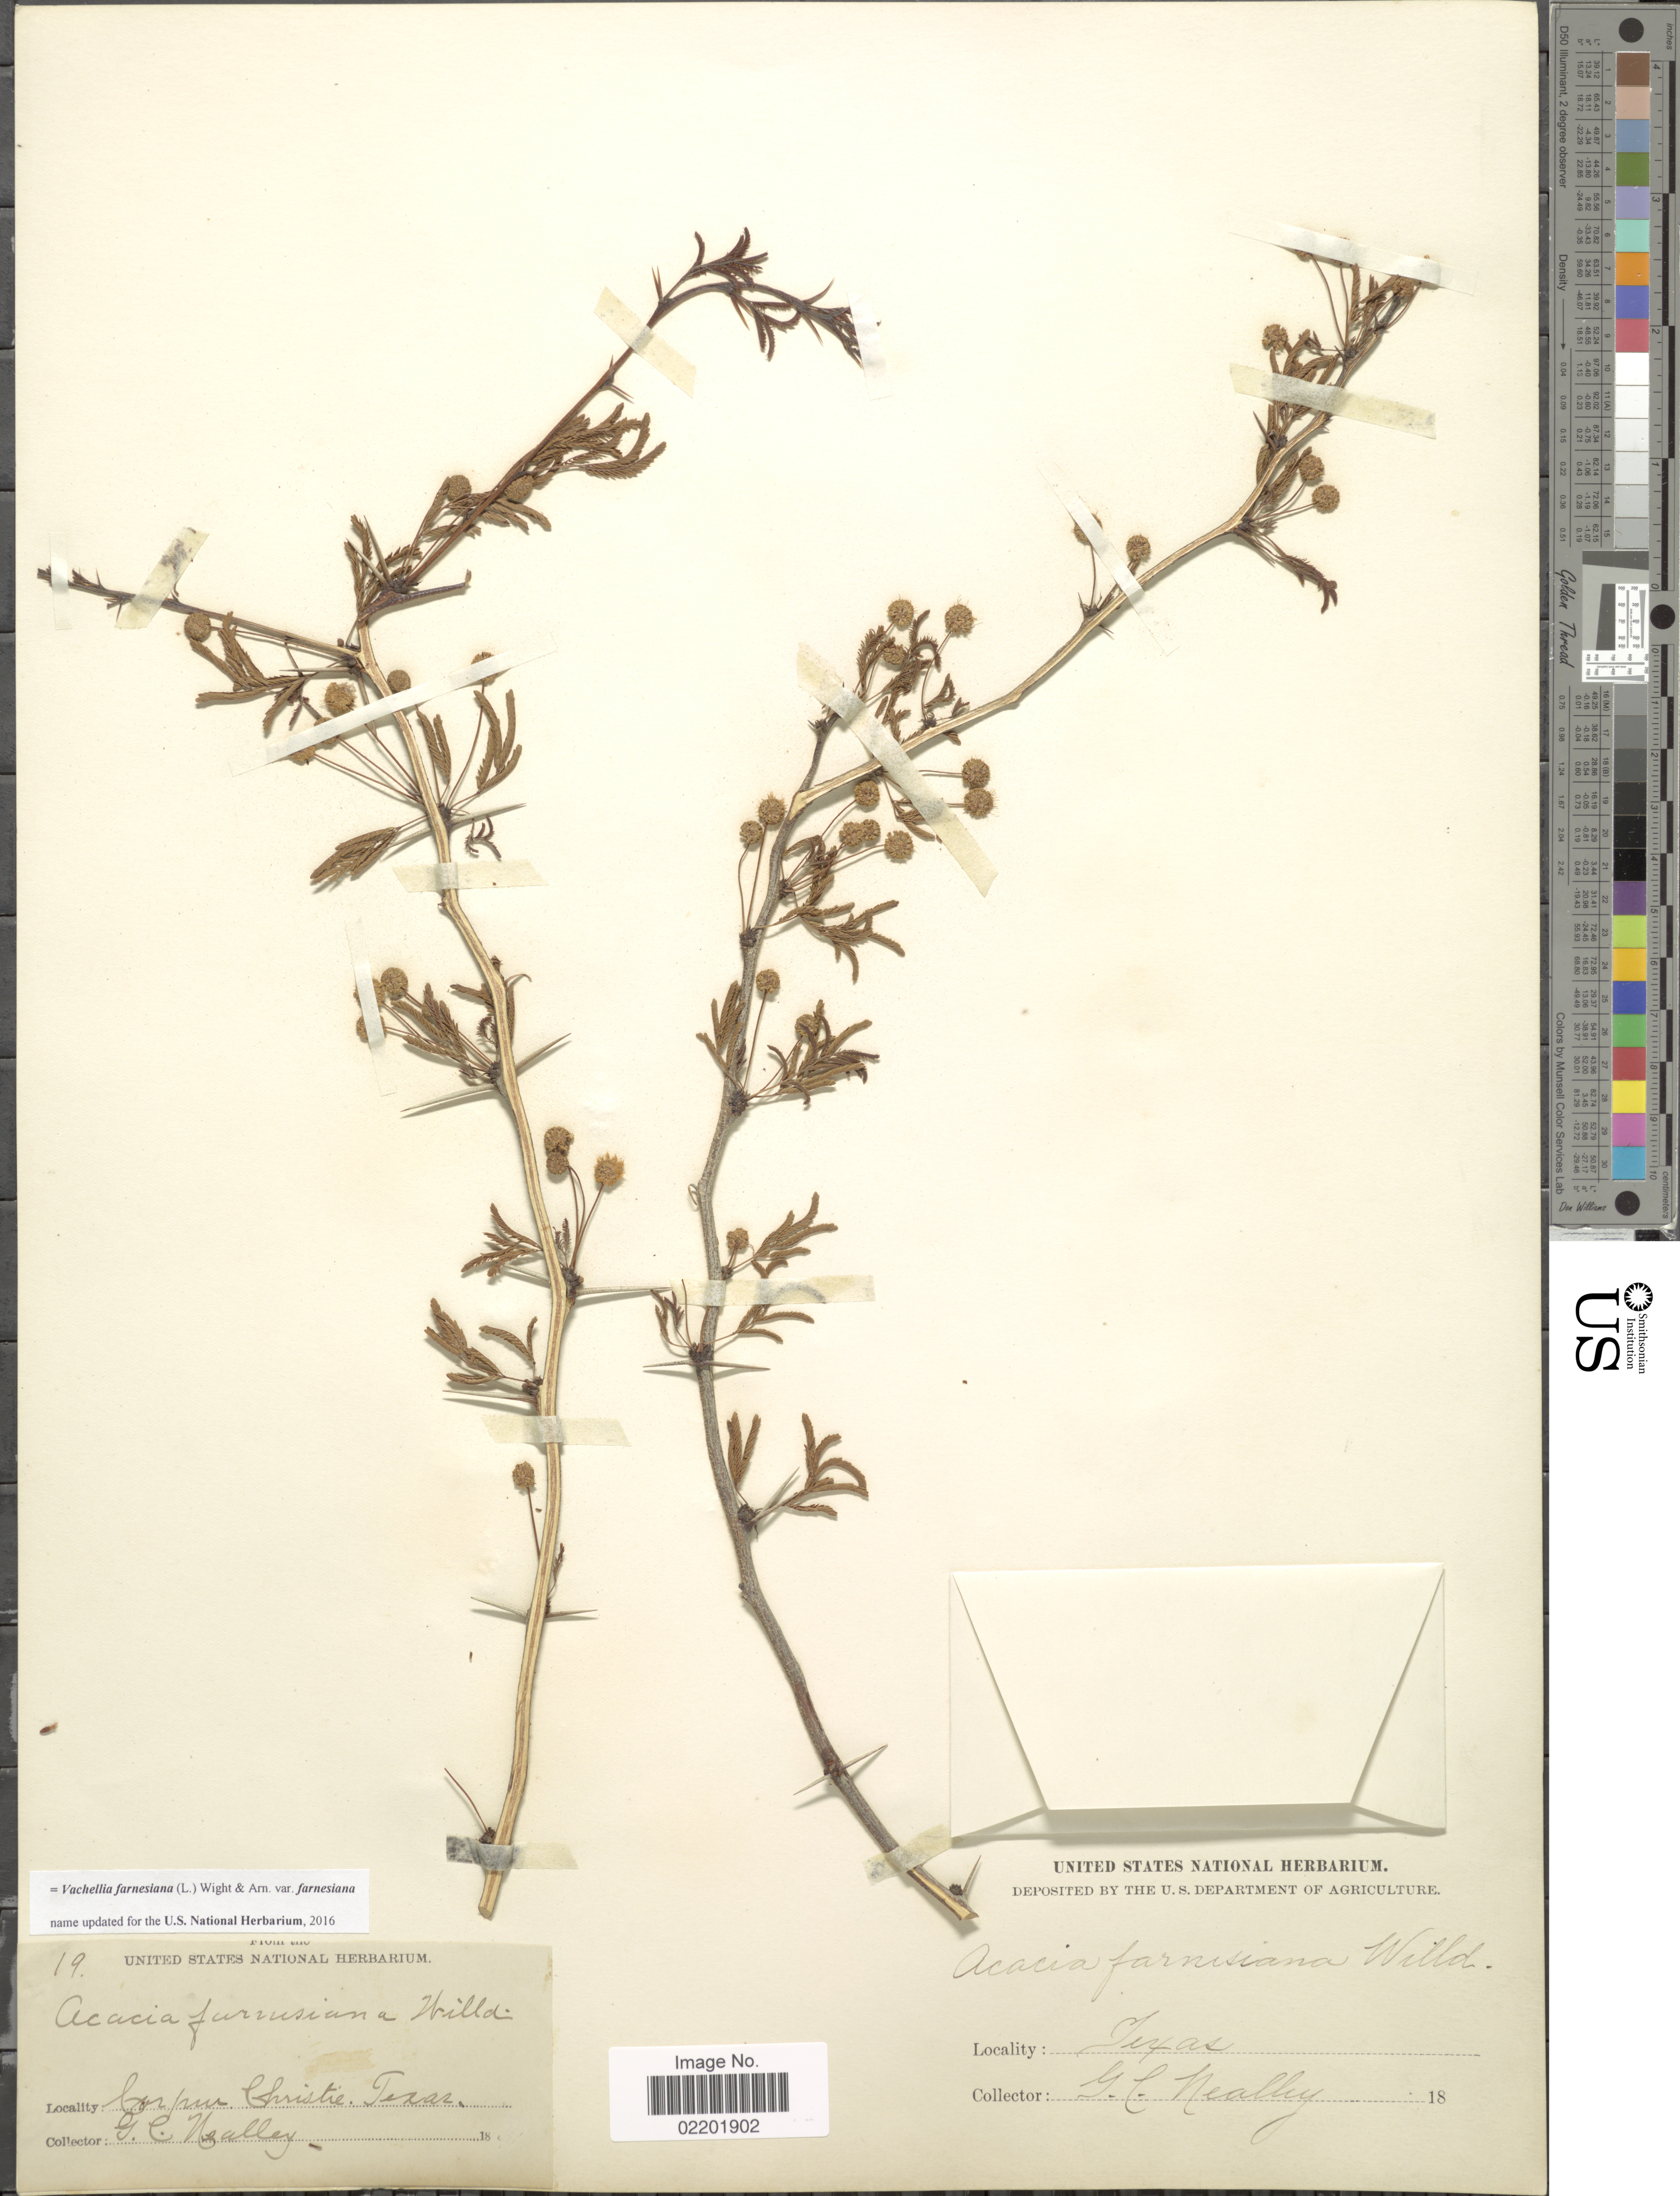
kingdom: Plantae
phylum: Tracheophyta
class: Magnoliopsida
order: Fabales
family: Fabaceae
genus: Vachellia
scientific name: Vachellia farnesiana var. farnesiana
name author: (L.) Wight & Arn.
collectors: G. C. Nealley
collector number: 19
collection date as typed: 18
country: United States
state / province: Texas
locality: Corpus Christie